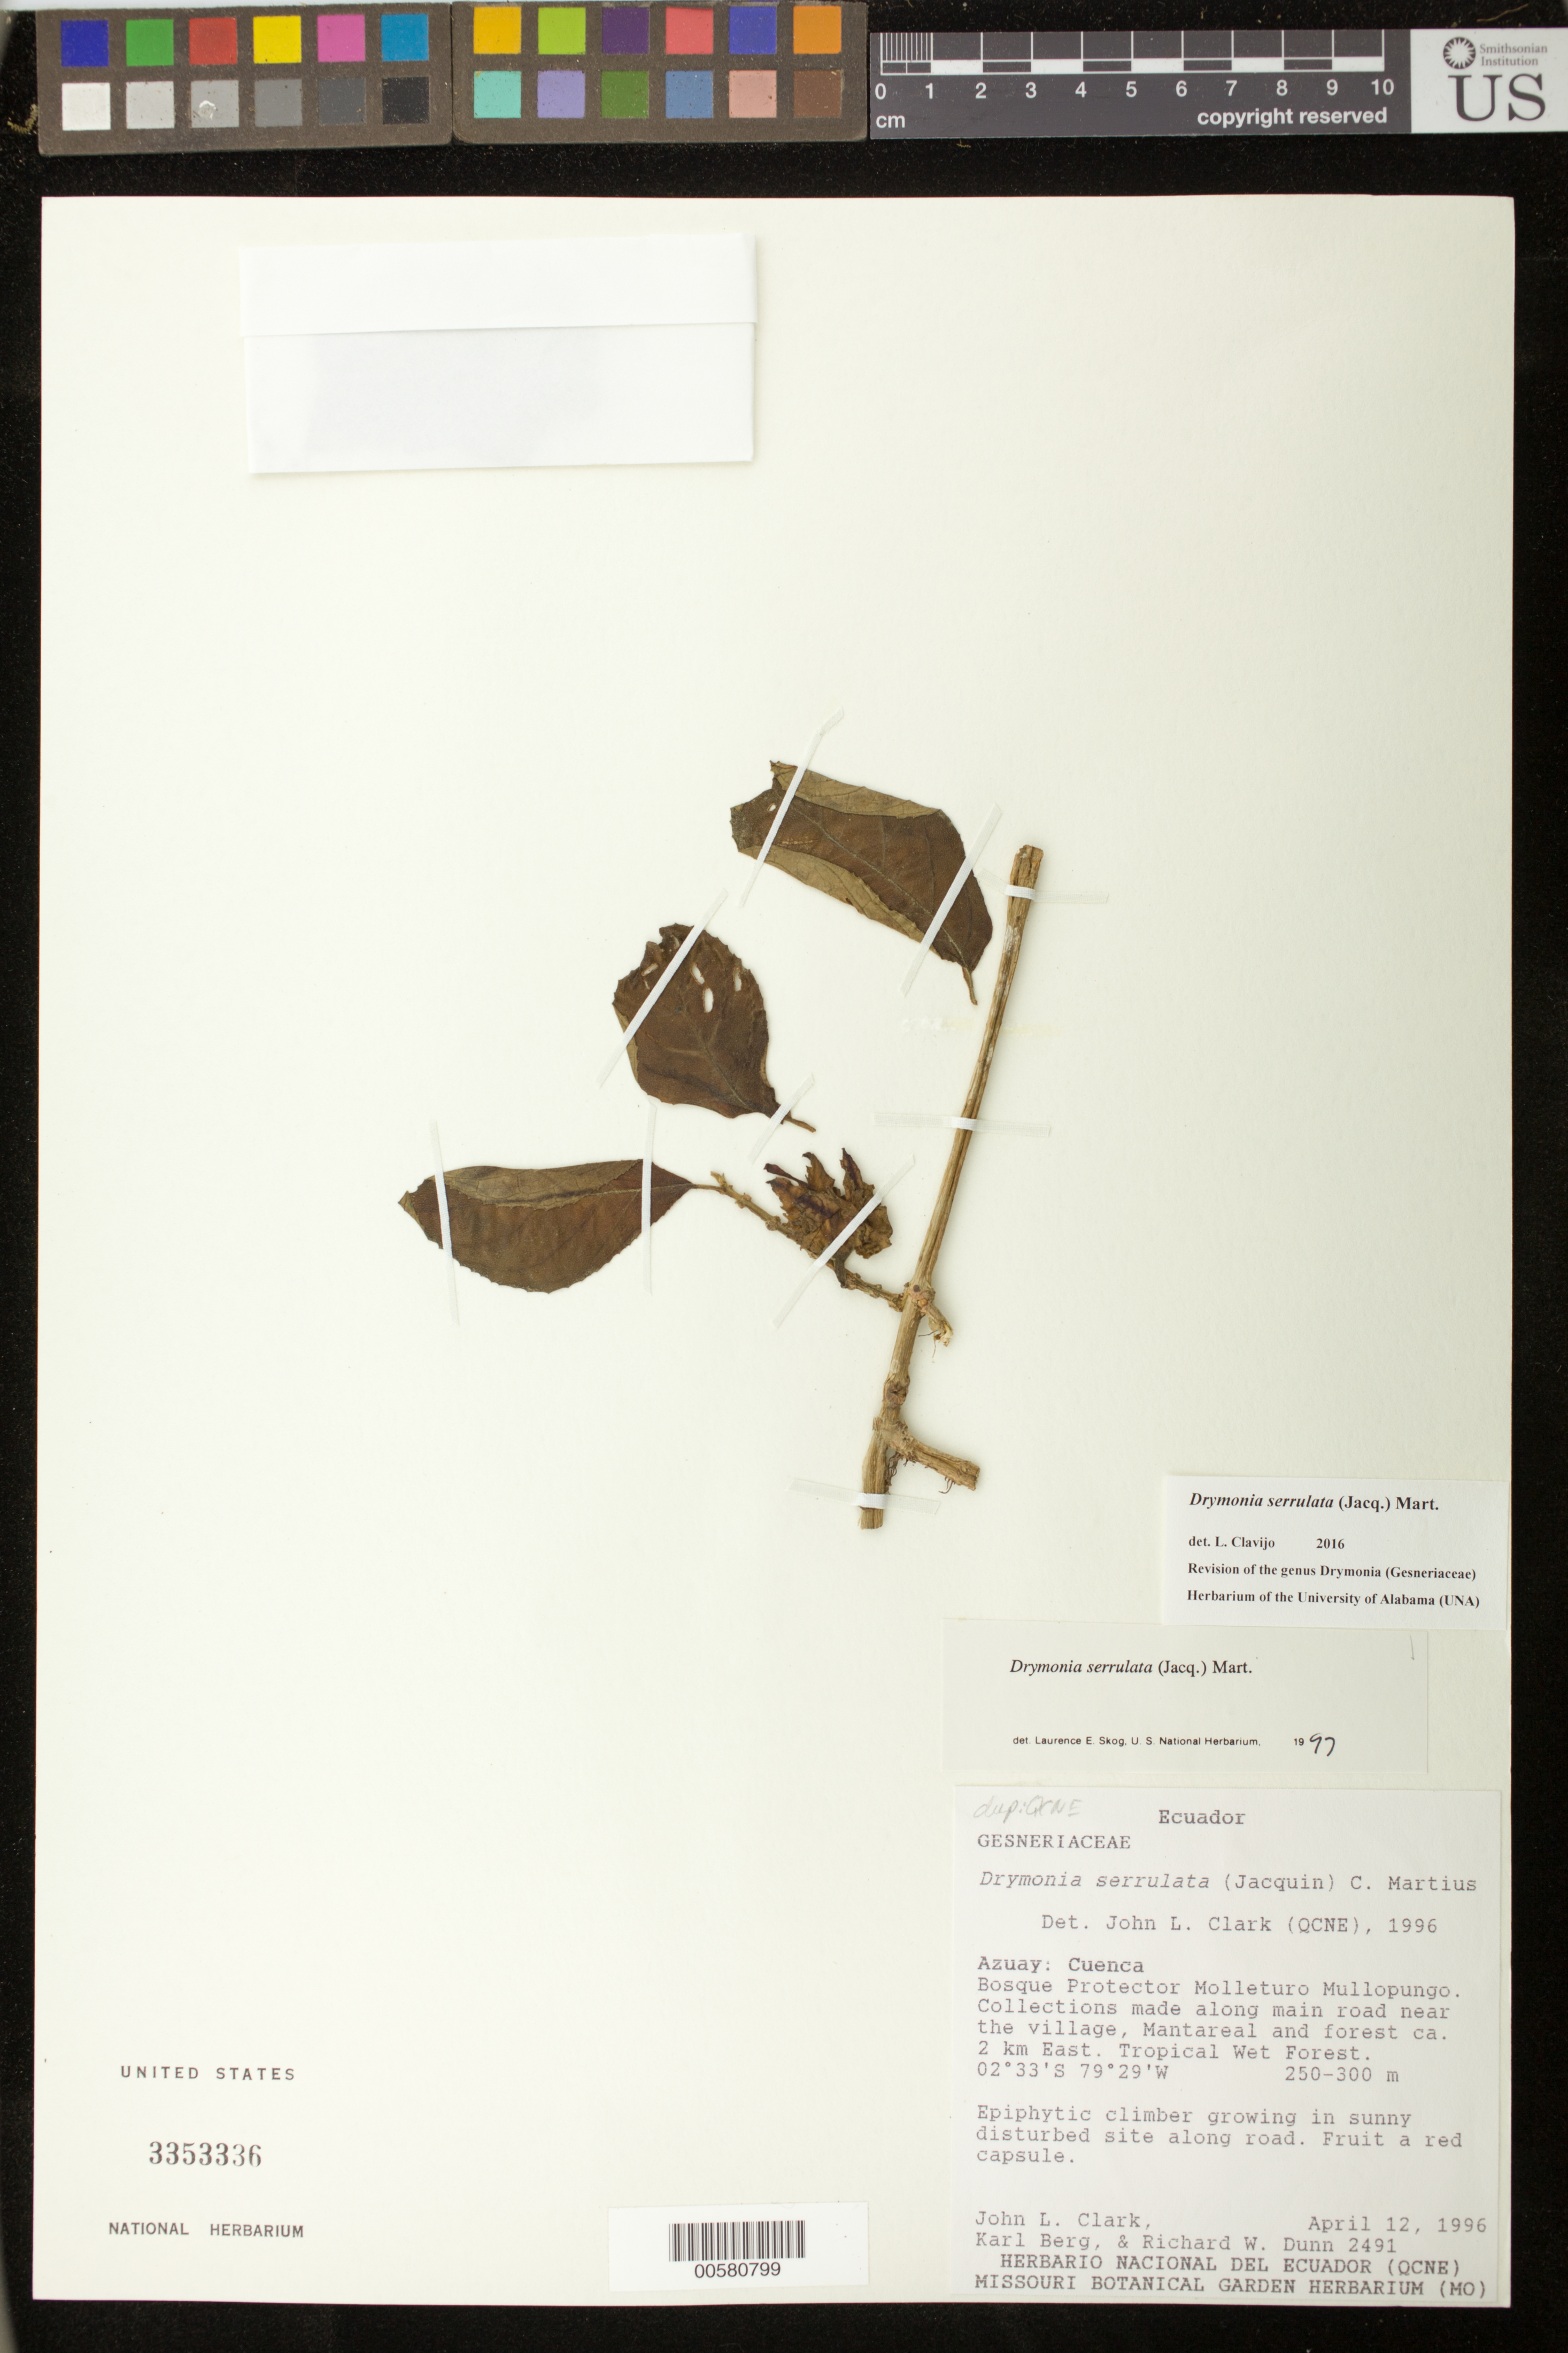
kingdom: Plantae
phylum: Tracheophyta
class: Magnoliopsida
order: Lamiales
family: Gesneriaceae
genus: Drymonia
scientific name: Drymonia serrulata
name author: (Jacq.) Mart.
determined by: Skog, Laurence E.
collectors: J. L. Clark, K. Berg & R. Dunn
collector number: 2491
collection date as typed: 12 Apr 1996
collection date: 1996-04-12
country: Ecuador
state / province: Azuay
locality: Cuenca: Bosque Protector Molleturo Mullopungo, along main road near the village, Mantareal and forest ca. 2 km E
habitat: Tropical wet forest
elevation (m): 250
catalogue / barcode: US 3353336